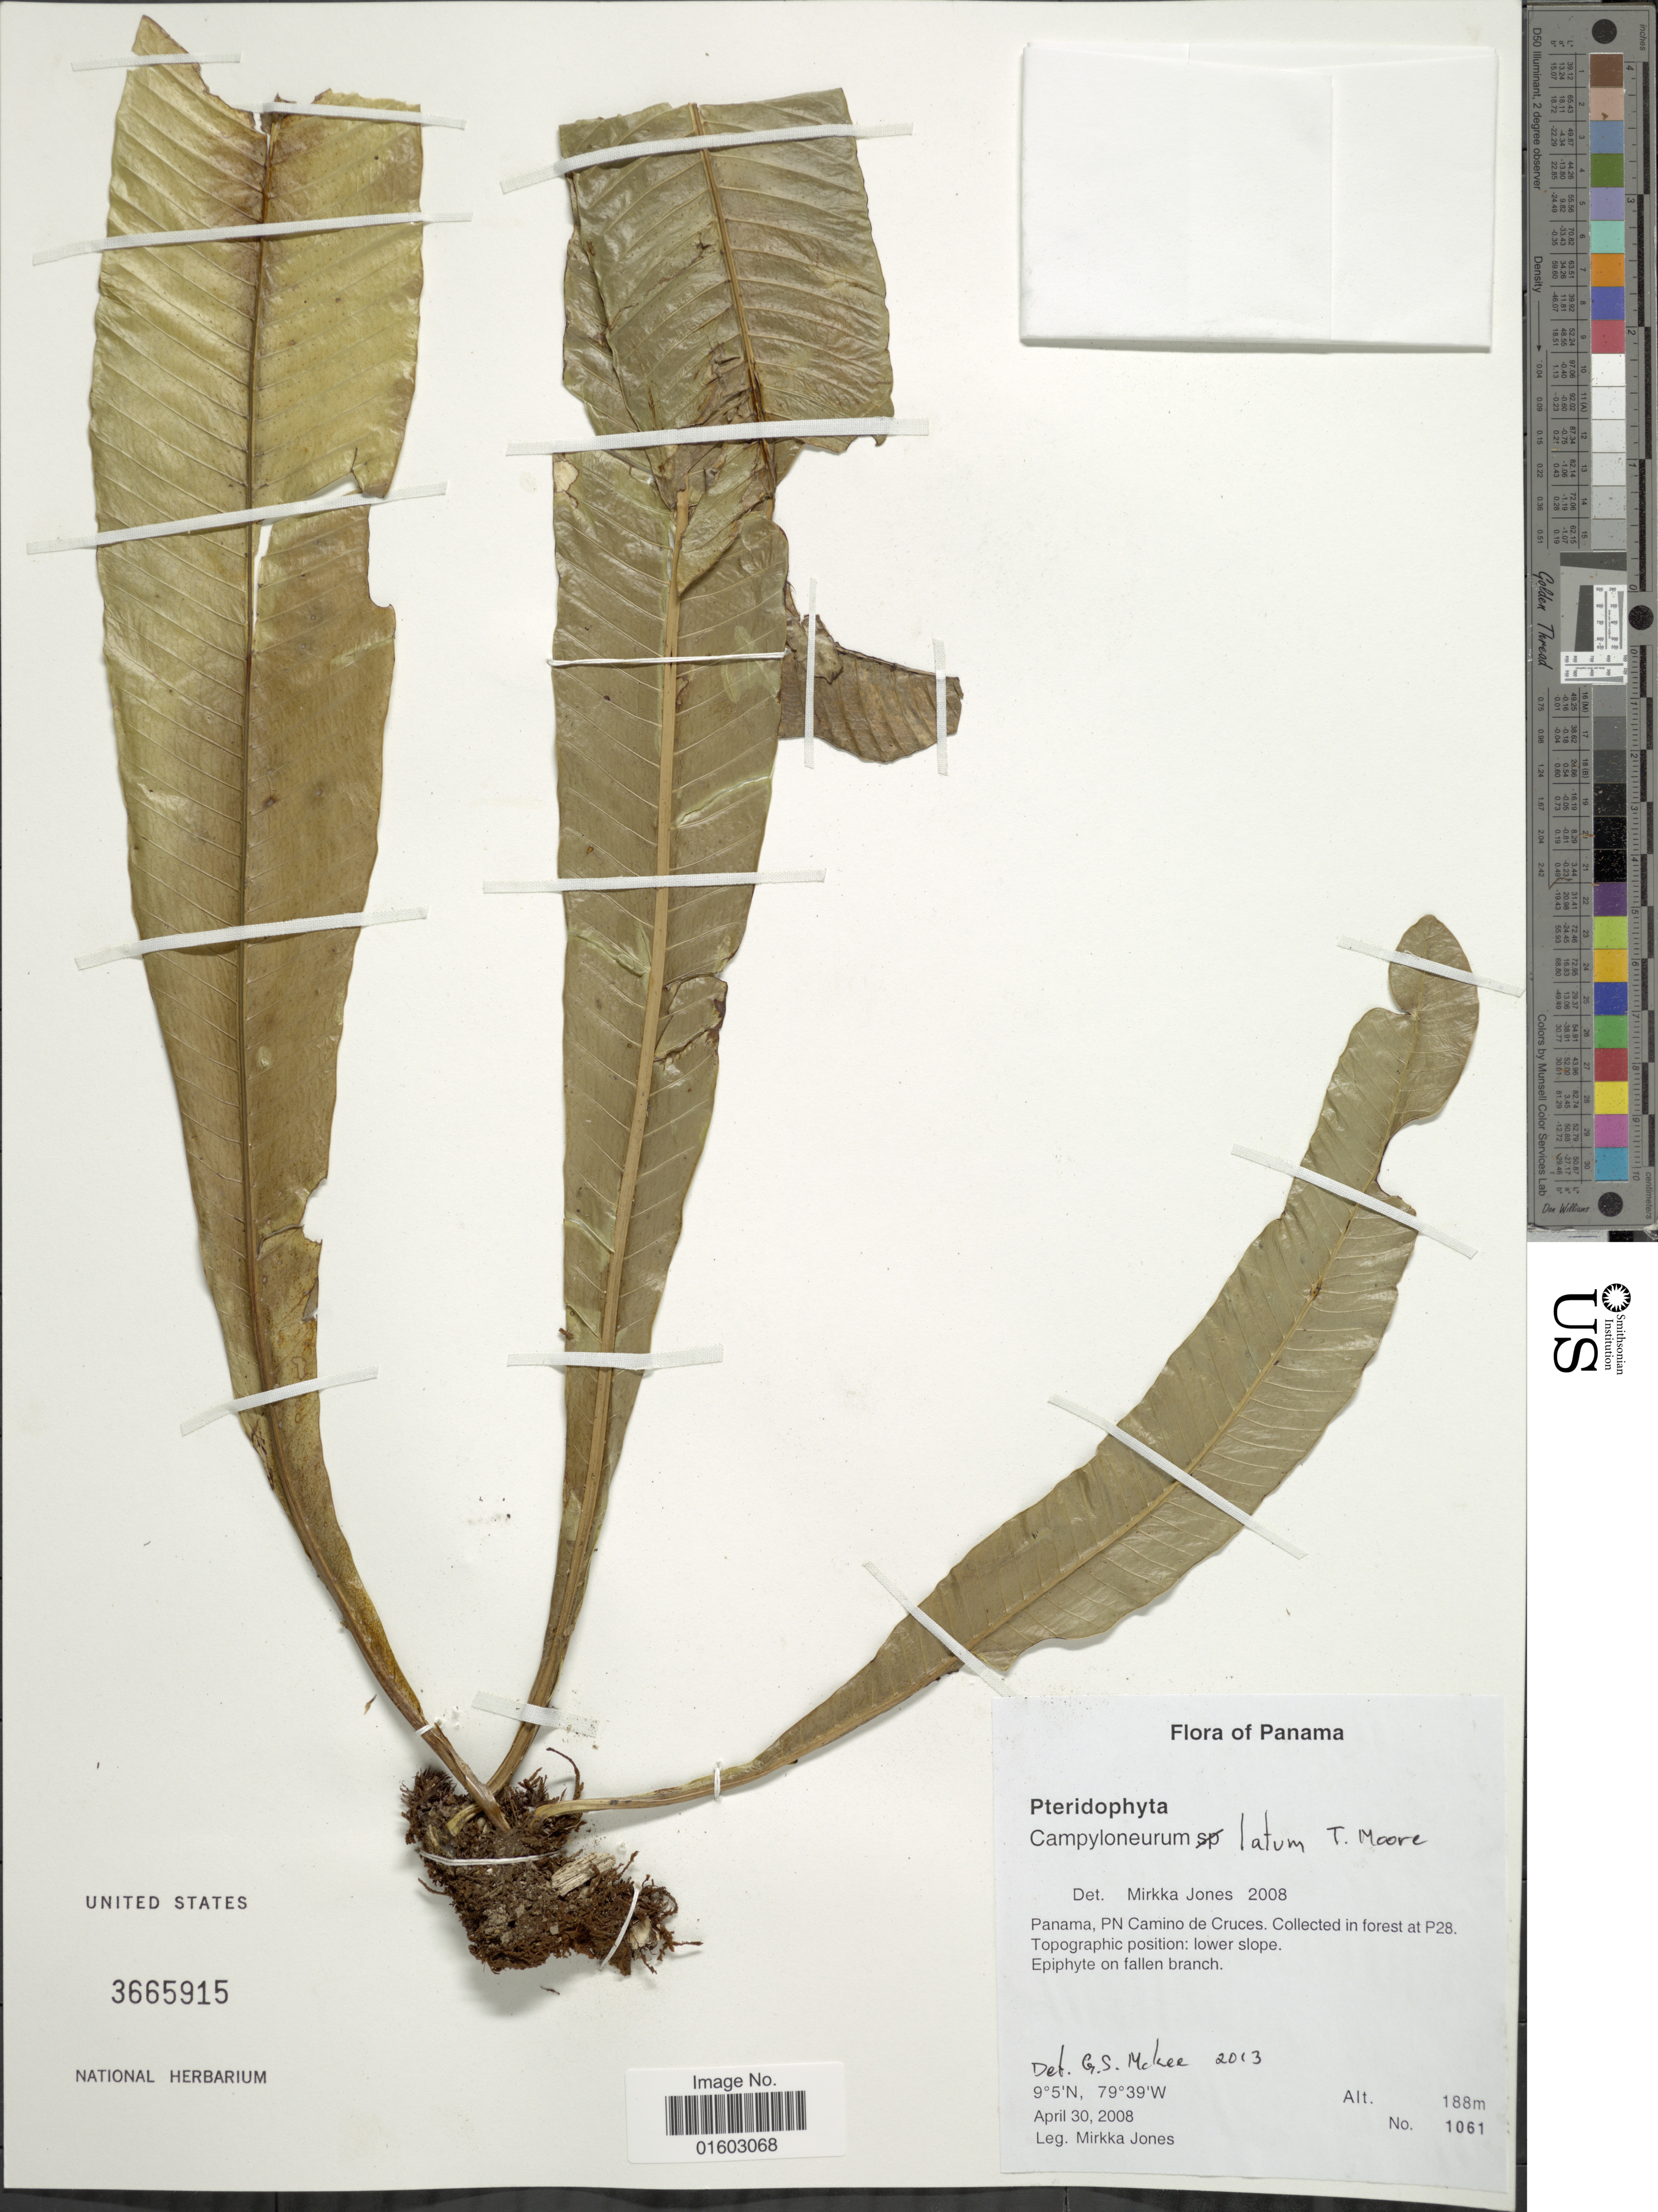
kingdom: Plantae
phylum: Tracheophyta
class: Polypodiopsida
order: Polypodiales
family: Polypodiaceae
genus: Campyloneurum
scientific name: Campyloneurum latum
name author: T. Moore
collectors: M. Jones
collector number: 1061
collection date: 2008-04-30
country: Panama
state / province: Panamá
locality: Panama, PN Camino de Cruces. Collected in forest at P28, Topographic position: lower slope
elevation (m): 188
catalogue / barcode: US 3665915